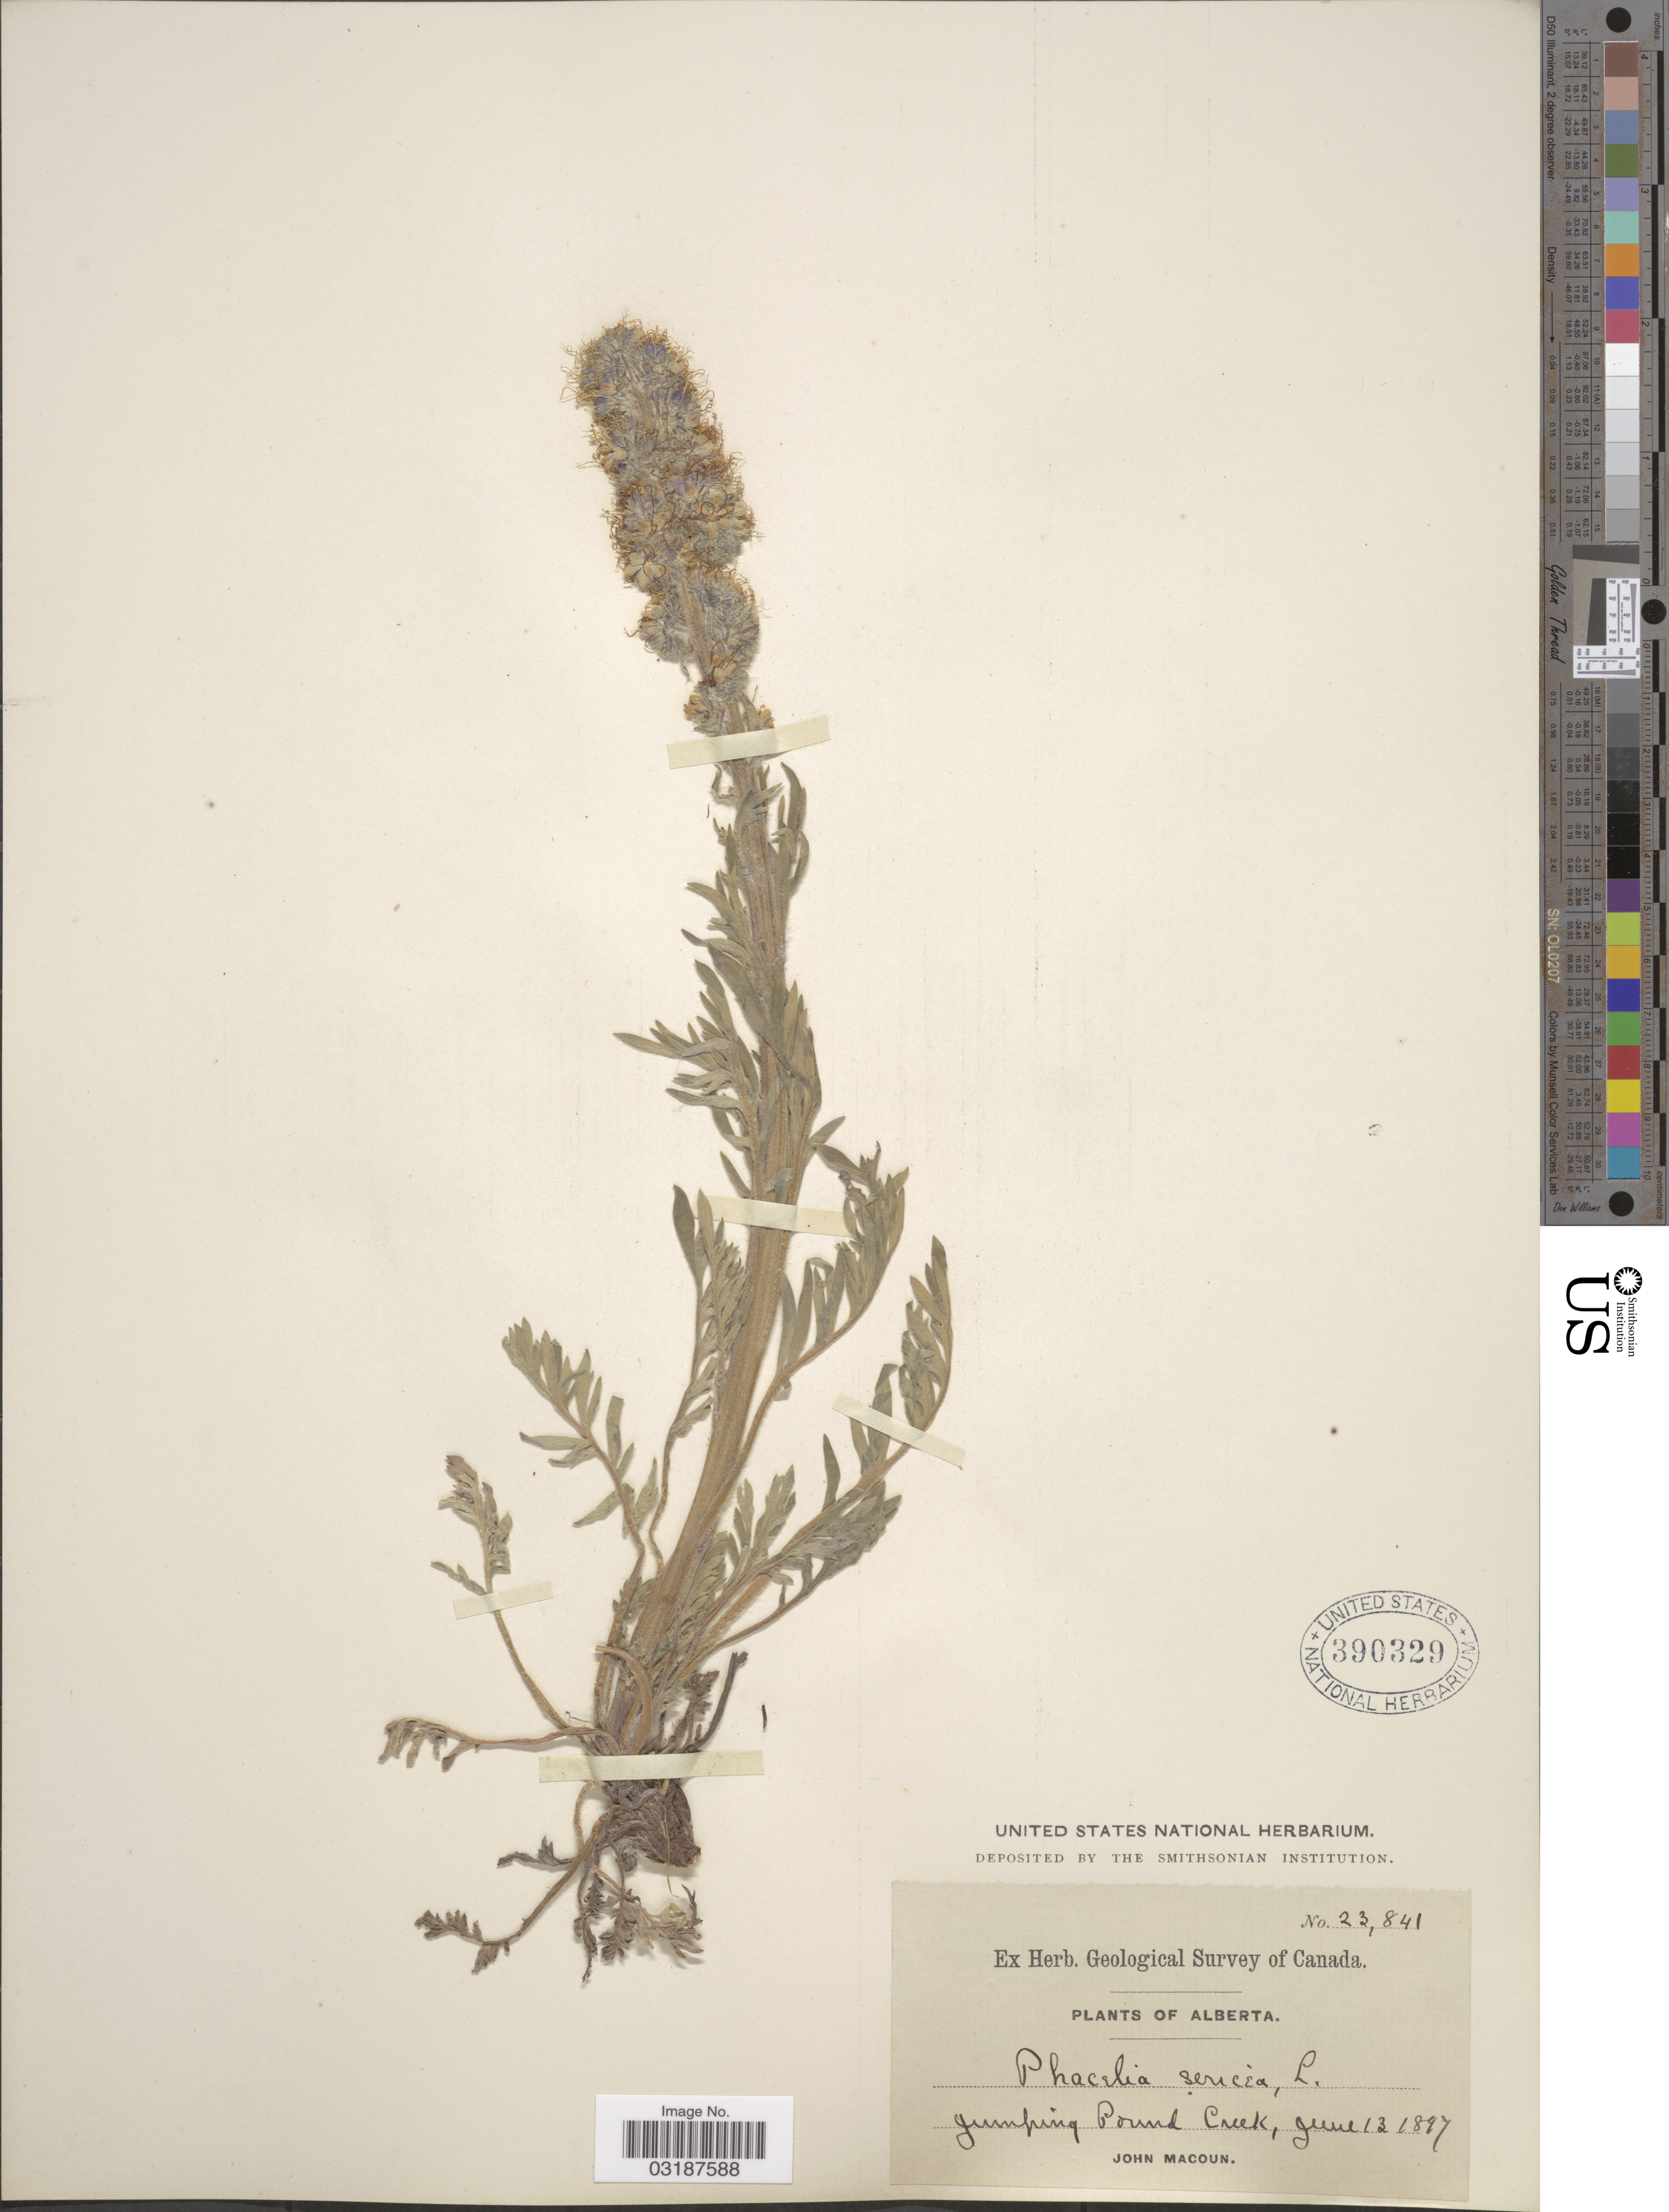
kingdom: Plantae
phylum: Tracheophyta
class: Magnoliopsida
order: Boraginales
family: Hydrophyllaceae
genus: Phacelia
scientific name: Phacelia sericea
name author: (Graham) A. Gray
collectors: J. Macoun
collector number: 23841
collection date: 1897-06-13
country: Canada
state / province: Alberta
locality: Jumping Pound Creek.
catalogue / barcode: US 390329